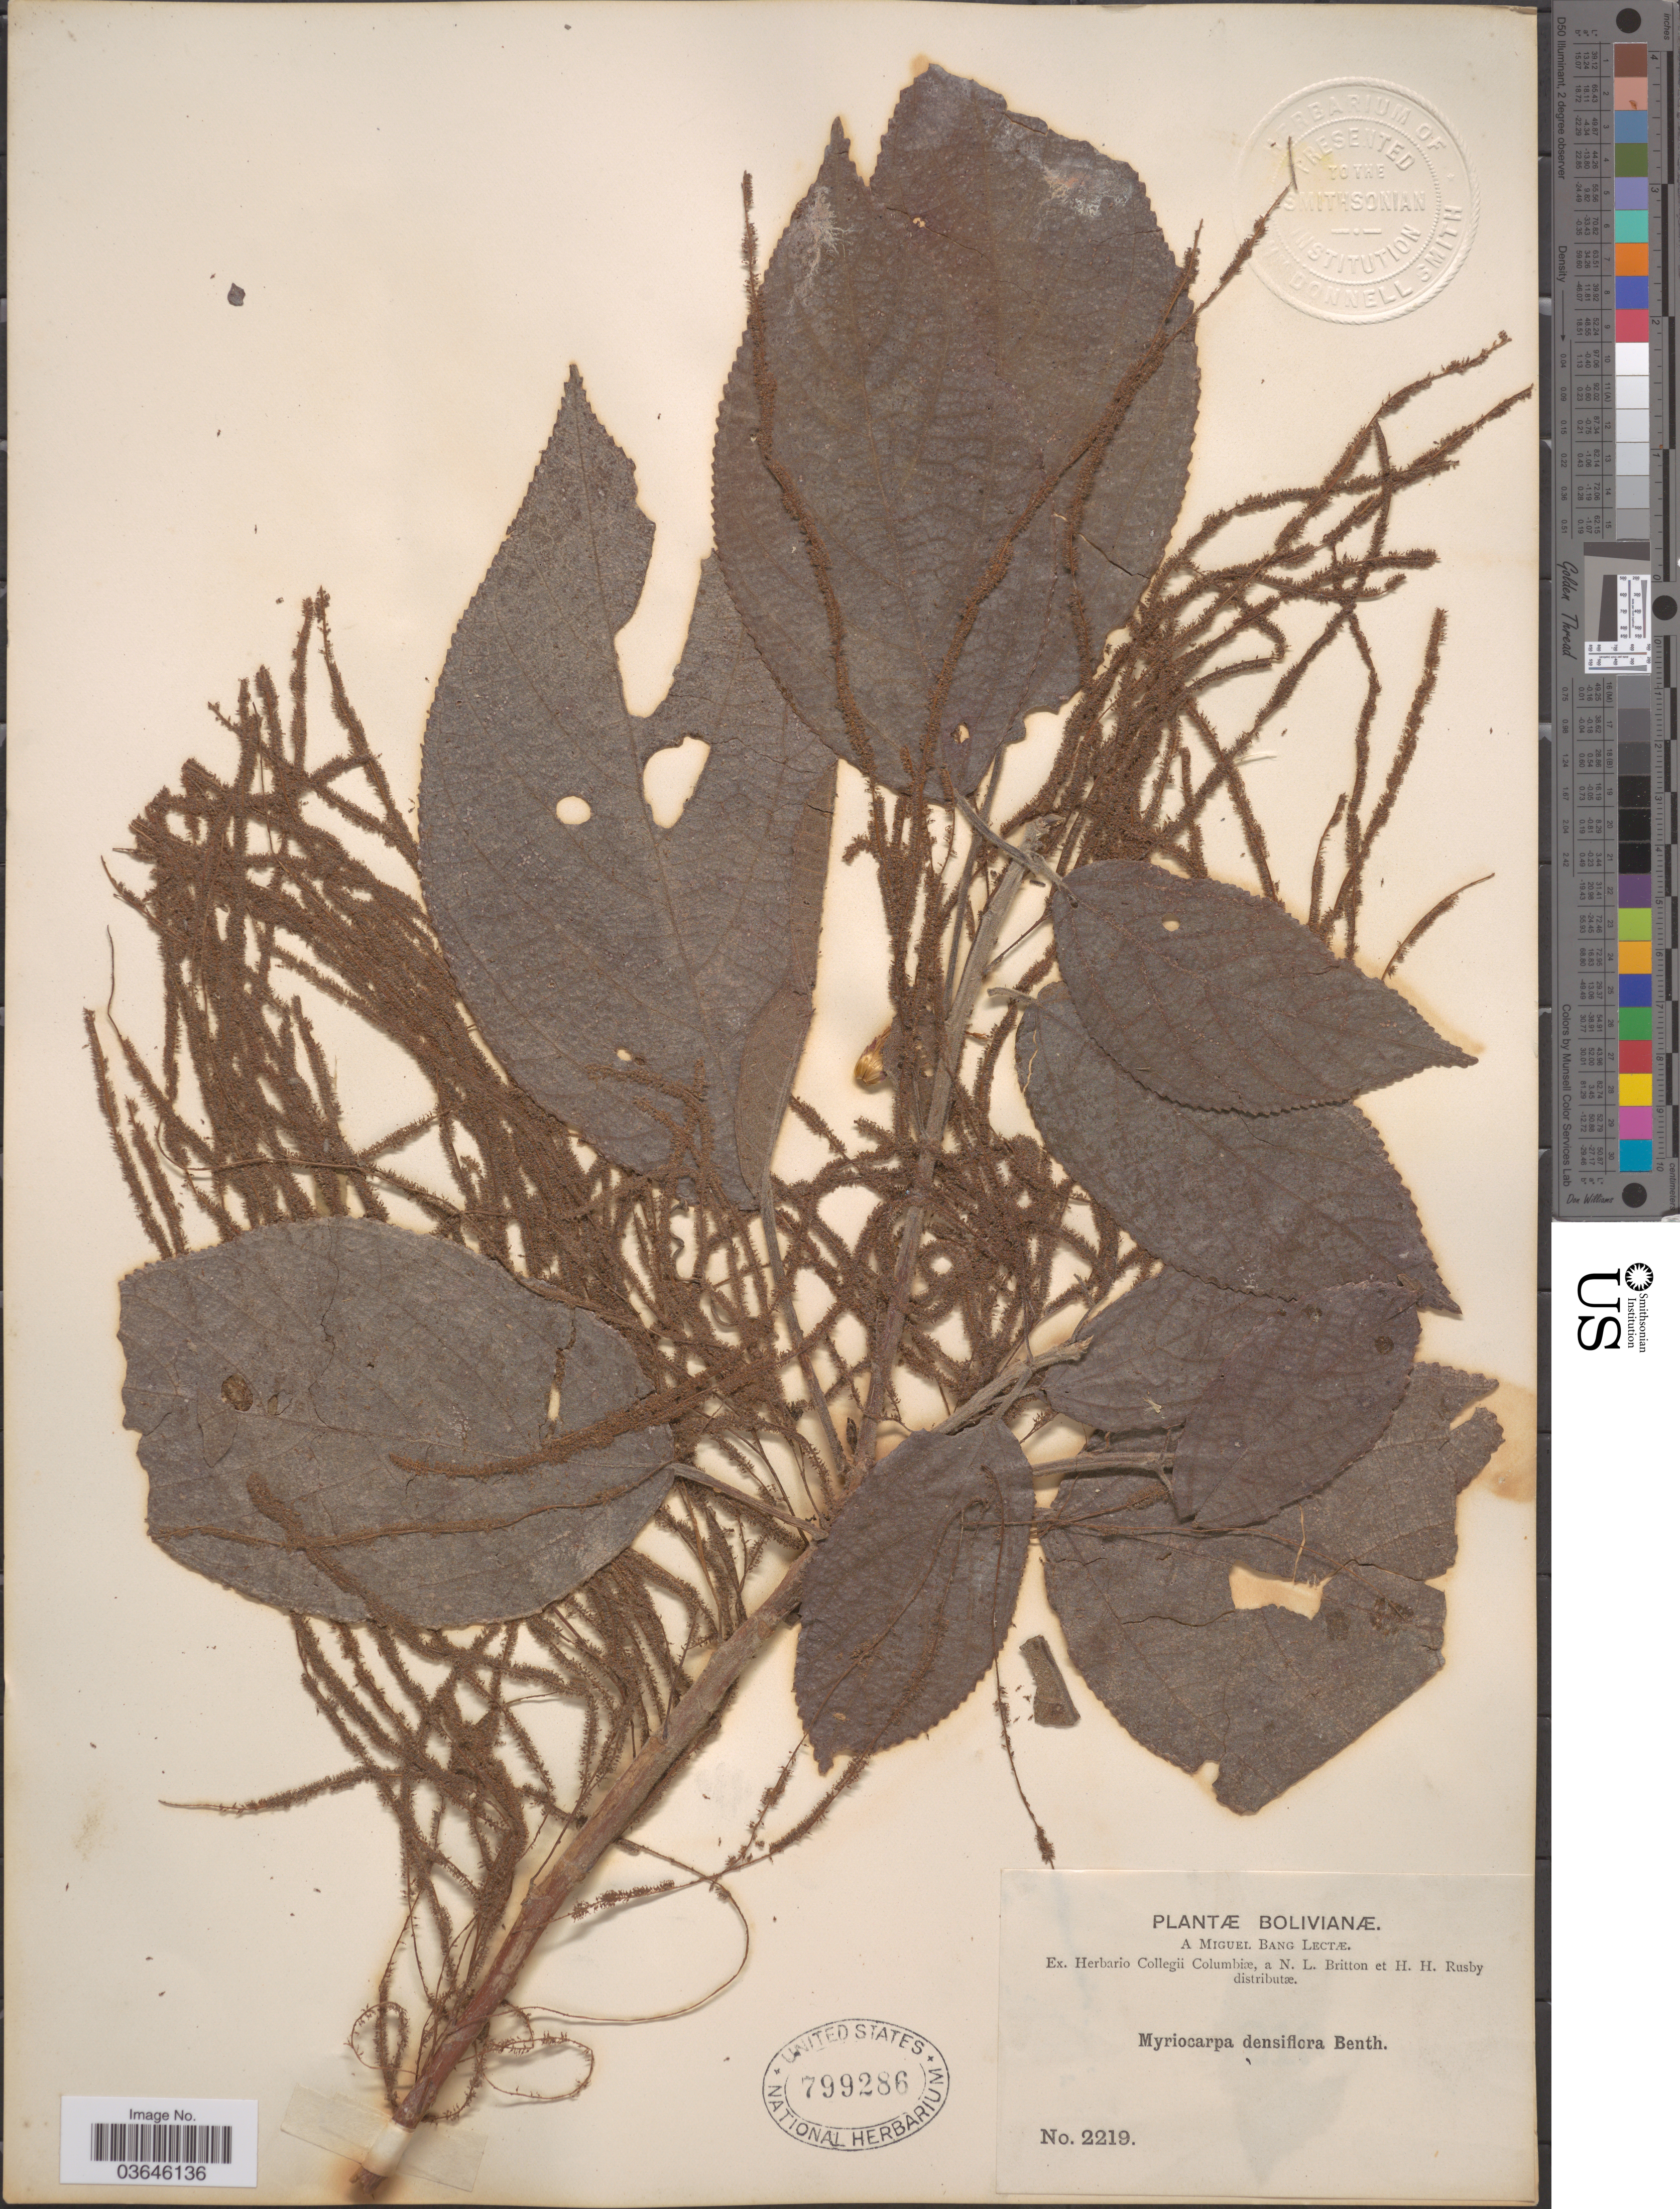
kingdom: Plantae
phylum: Tracheophyta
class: Magnoliopsida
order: Rosales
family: Urticaceae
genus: Myriocarpa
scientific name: Myriocarpa stipitata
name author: Benth.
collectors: M. Bang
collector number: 2219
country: Bolivia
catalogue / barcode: US 799286